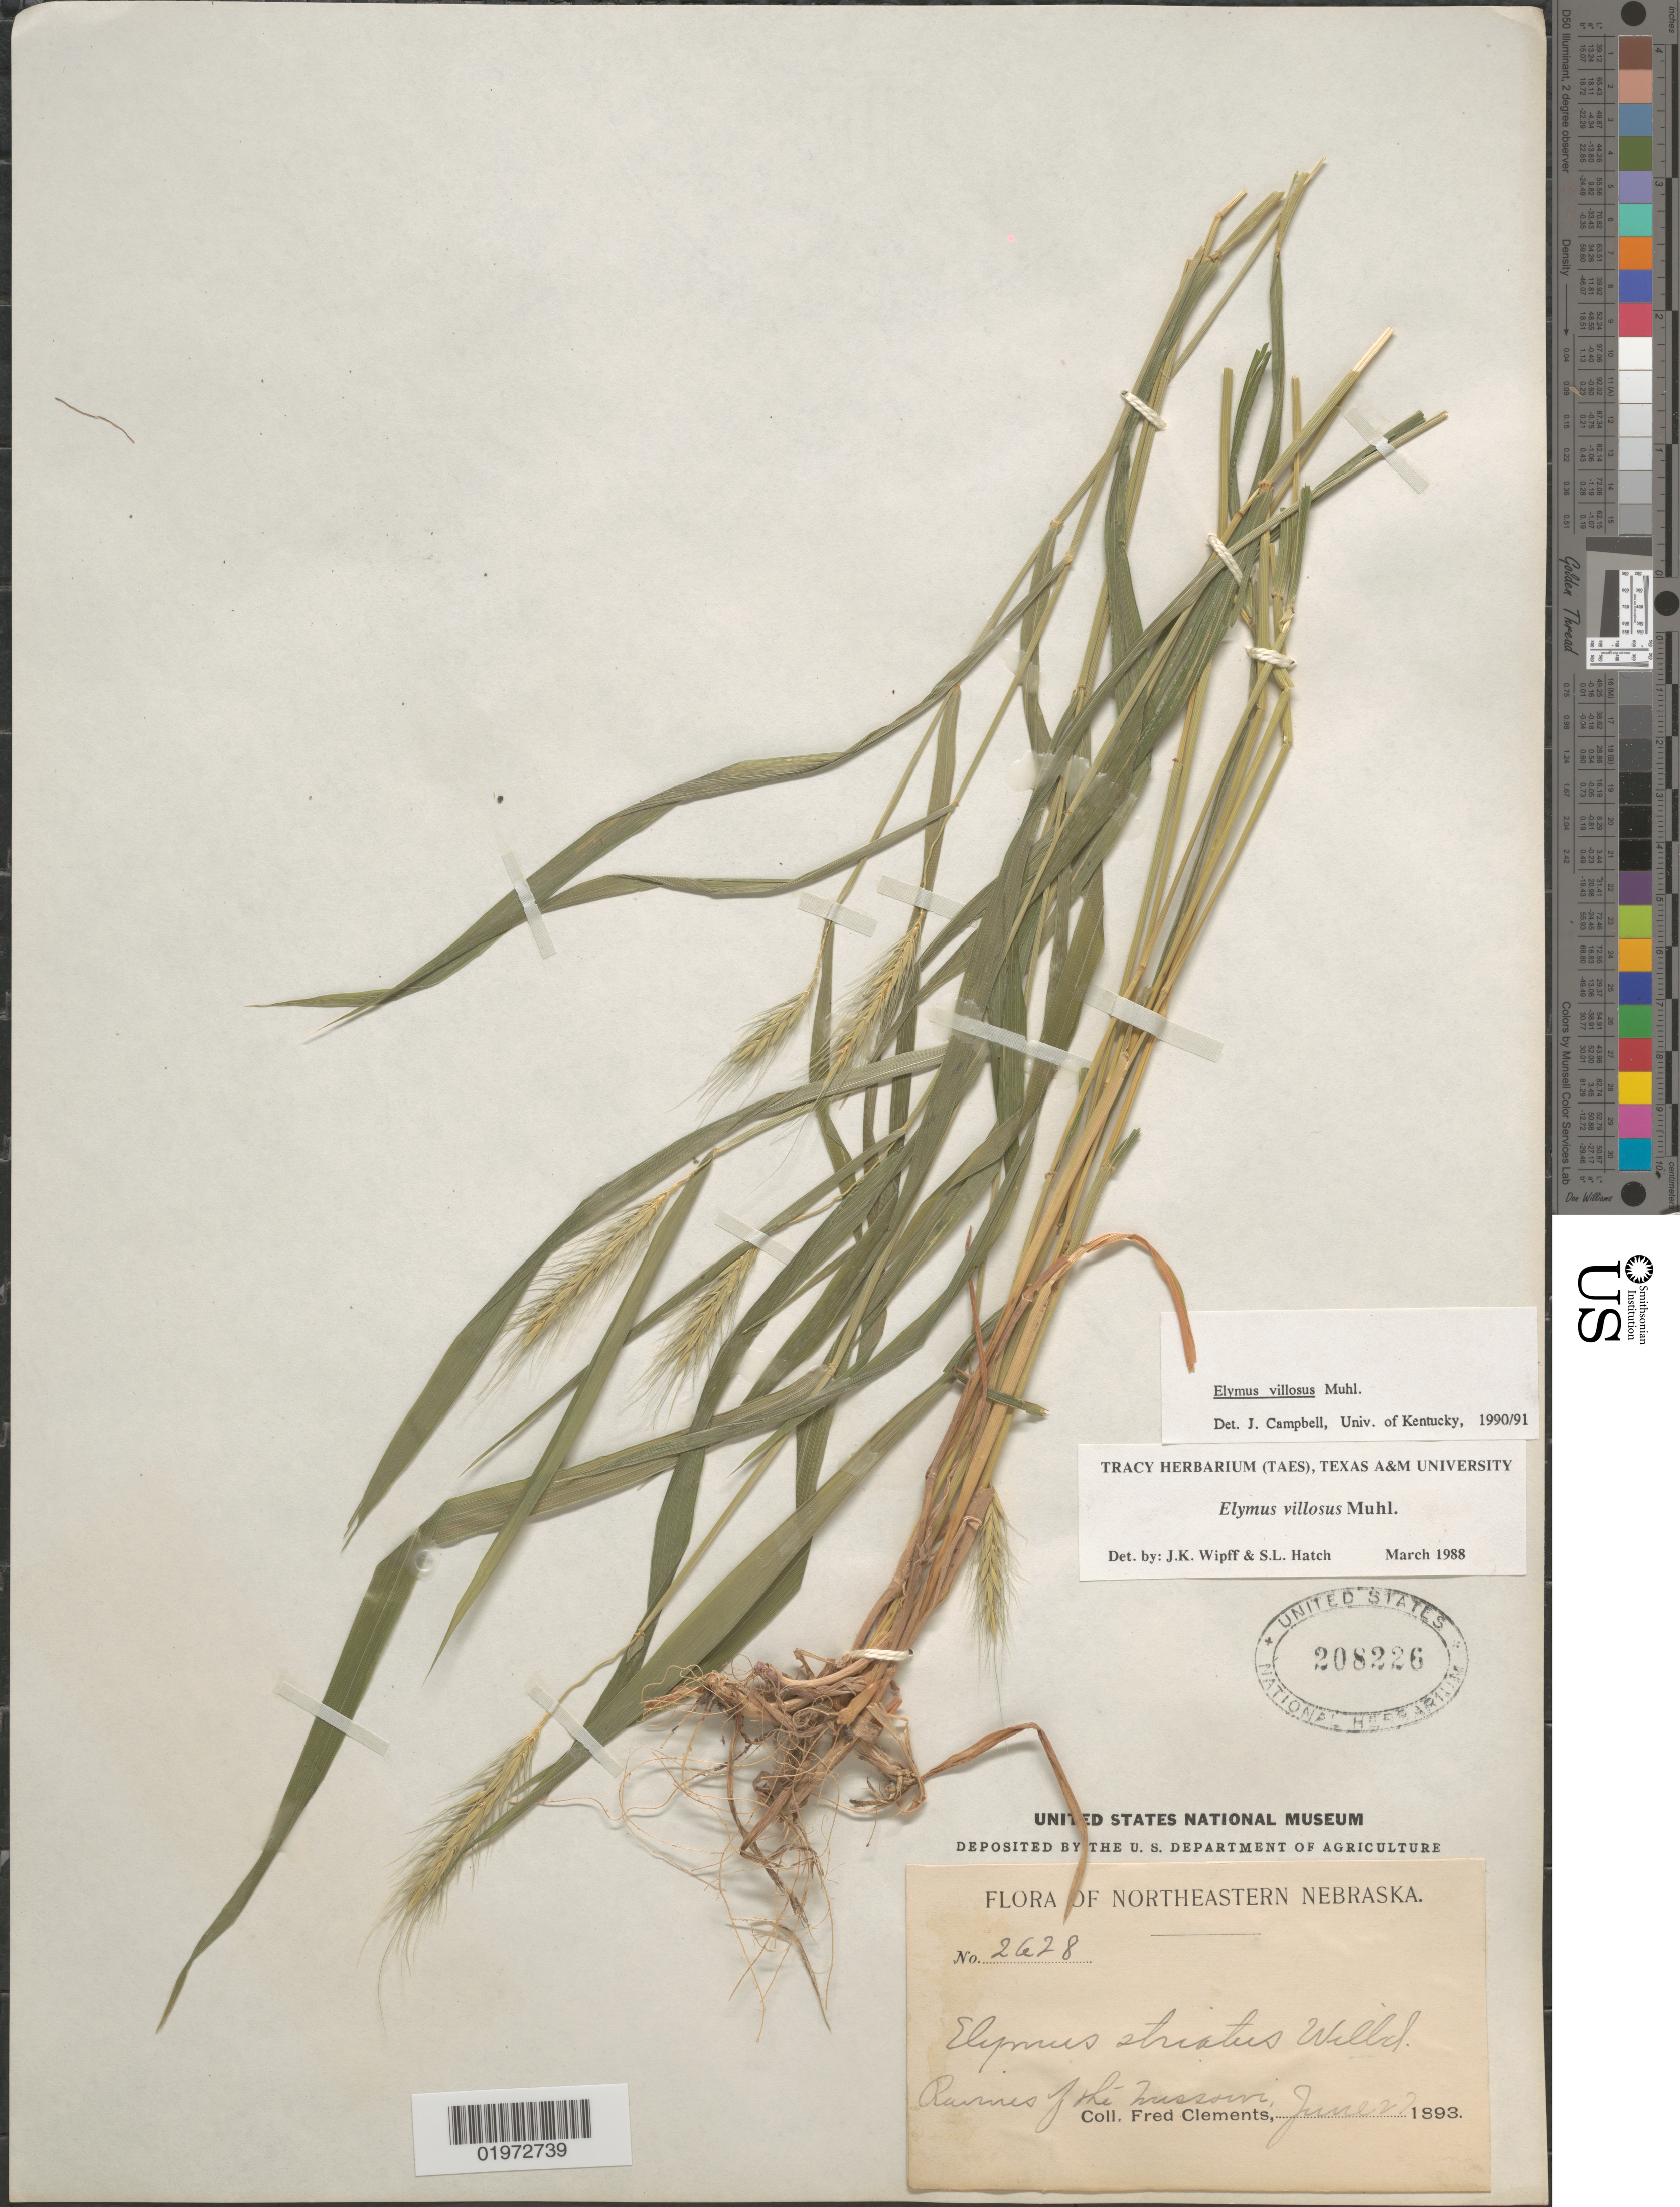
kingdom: Plantae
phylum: Tracheophyta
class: Liliopsida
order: Poales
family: Poaceae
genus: Elymus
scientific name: Elymus villosus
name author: Muhl. ex Willd.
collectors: F. Clements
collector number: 2628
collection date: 1893-06-27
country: United States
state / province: Nebraska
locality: Northeastern Nebraska. Ravines of the Missouri.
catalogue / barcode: US 208226